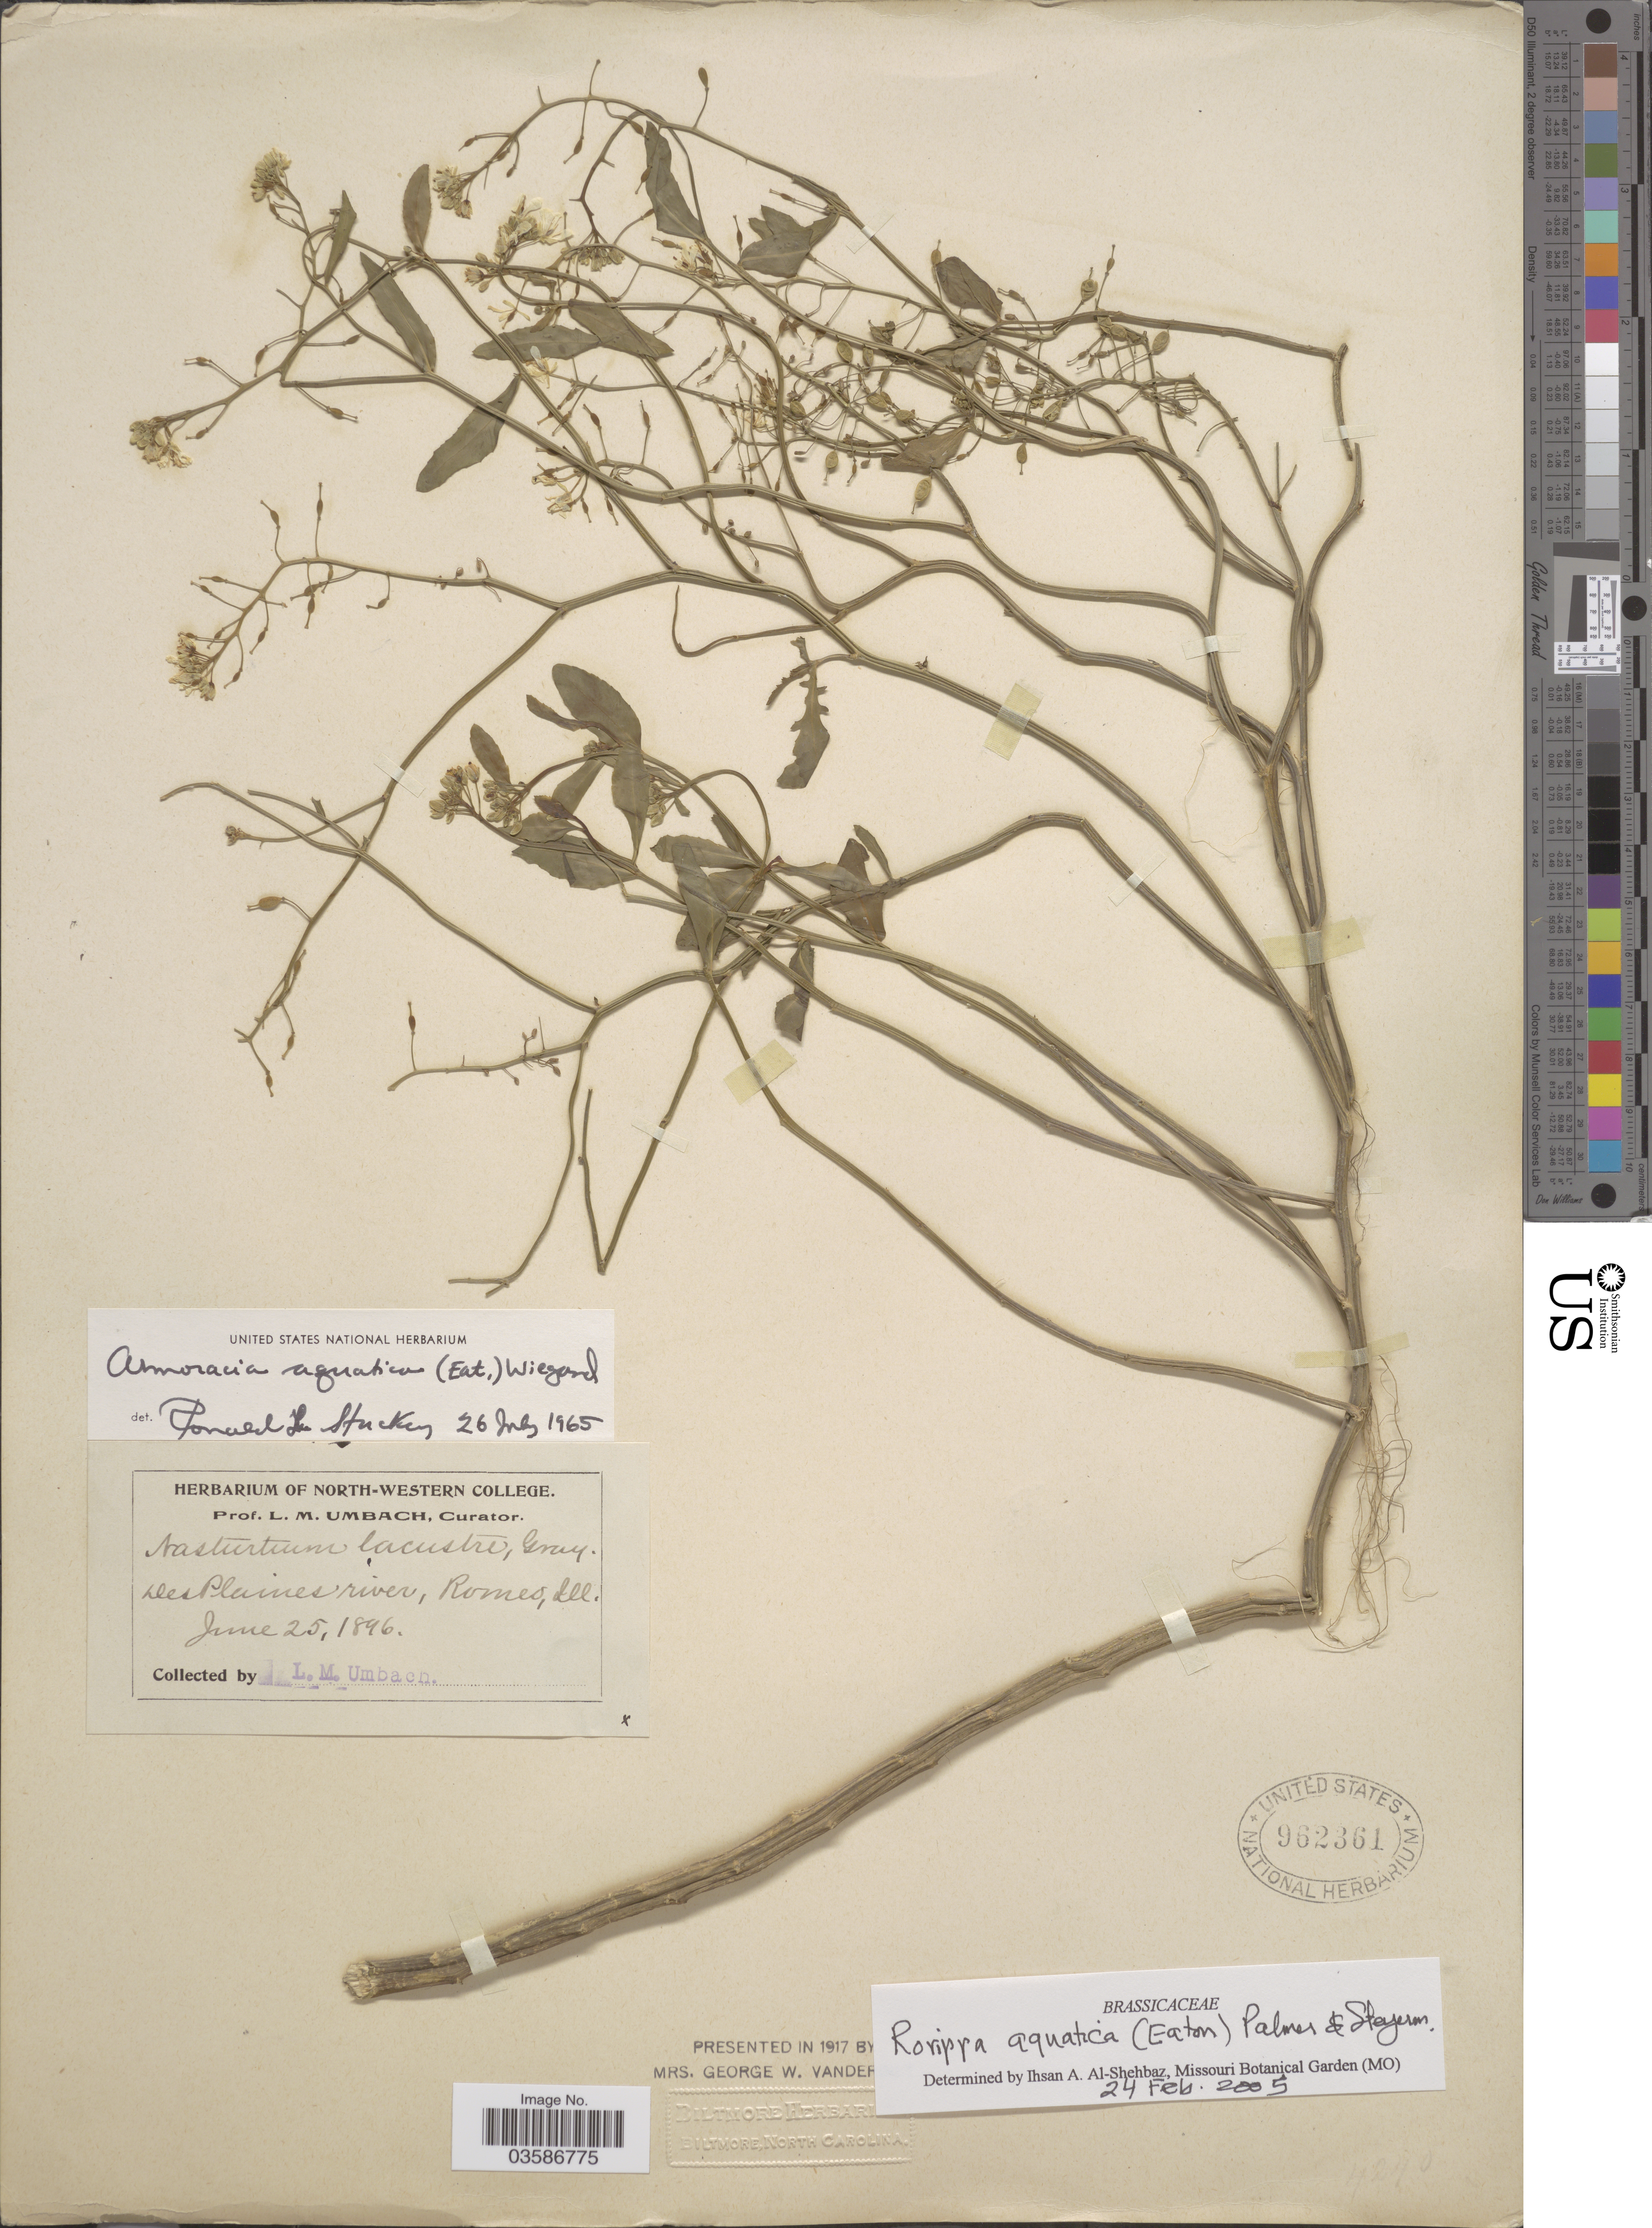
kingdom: Plantae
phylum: Tracheophyta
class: Magnoliopsida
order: Brassicales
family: Brassicaceae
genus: Rorippa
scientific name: Rorippa aquatica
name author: (Eaton) E.J. Palmer & Steyerm.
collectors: L. M. Umbach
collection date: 1896-06-25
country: United States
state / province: Illinois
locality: Des Plaines River, Romeo.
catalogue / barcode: US 962361